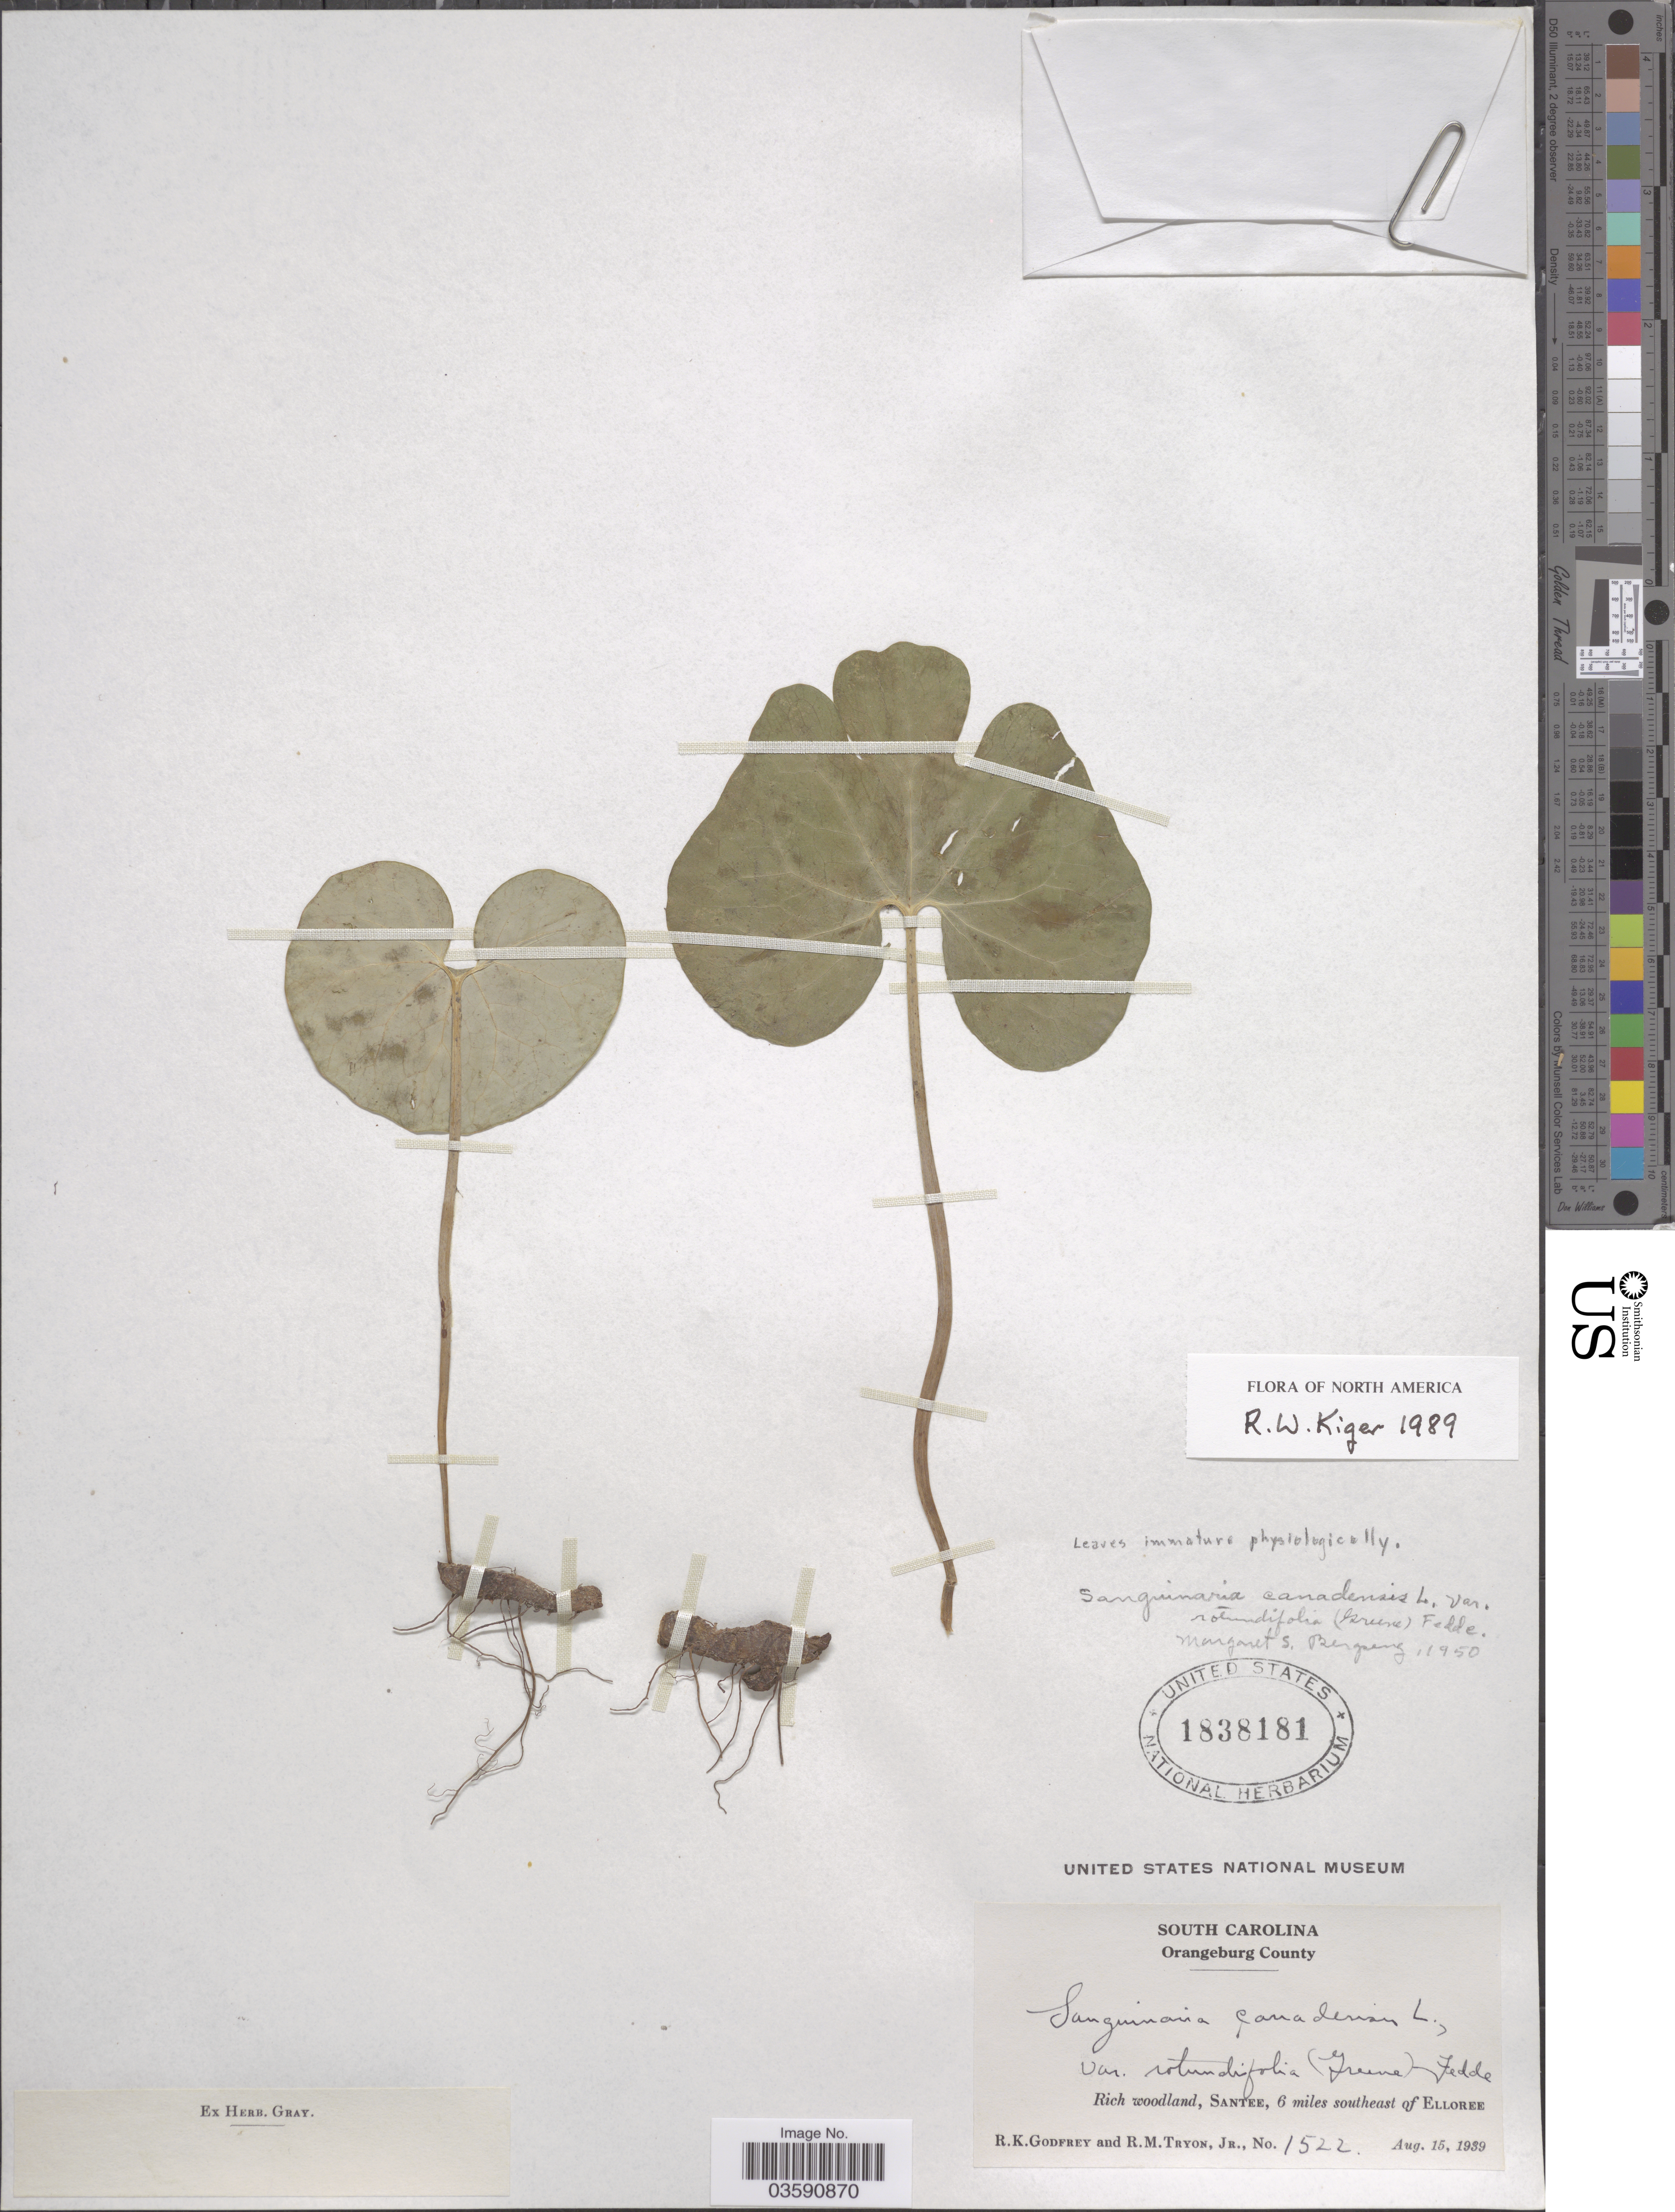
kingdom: Plantae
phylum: Tracheophyta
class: Magnoliopsida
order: Ranunculales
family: Papaveraceae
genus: Sanguinaria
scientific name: Sanguinaria canadensis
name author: L.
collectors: R. K. Godfrey & R. Tryon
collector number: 1522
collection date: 1939-08-15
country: United States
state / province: South Carolina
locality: Orangeburg County. Rich woodland, Santee, 6 miles southeast of Elloree.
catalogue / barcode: US 1838181